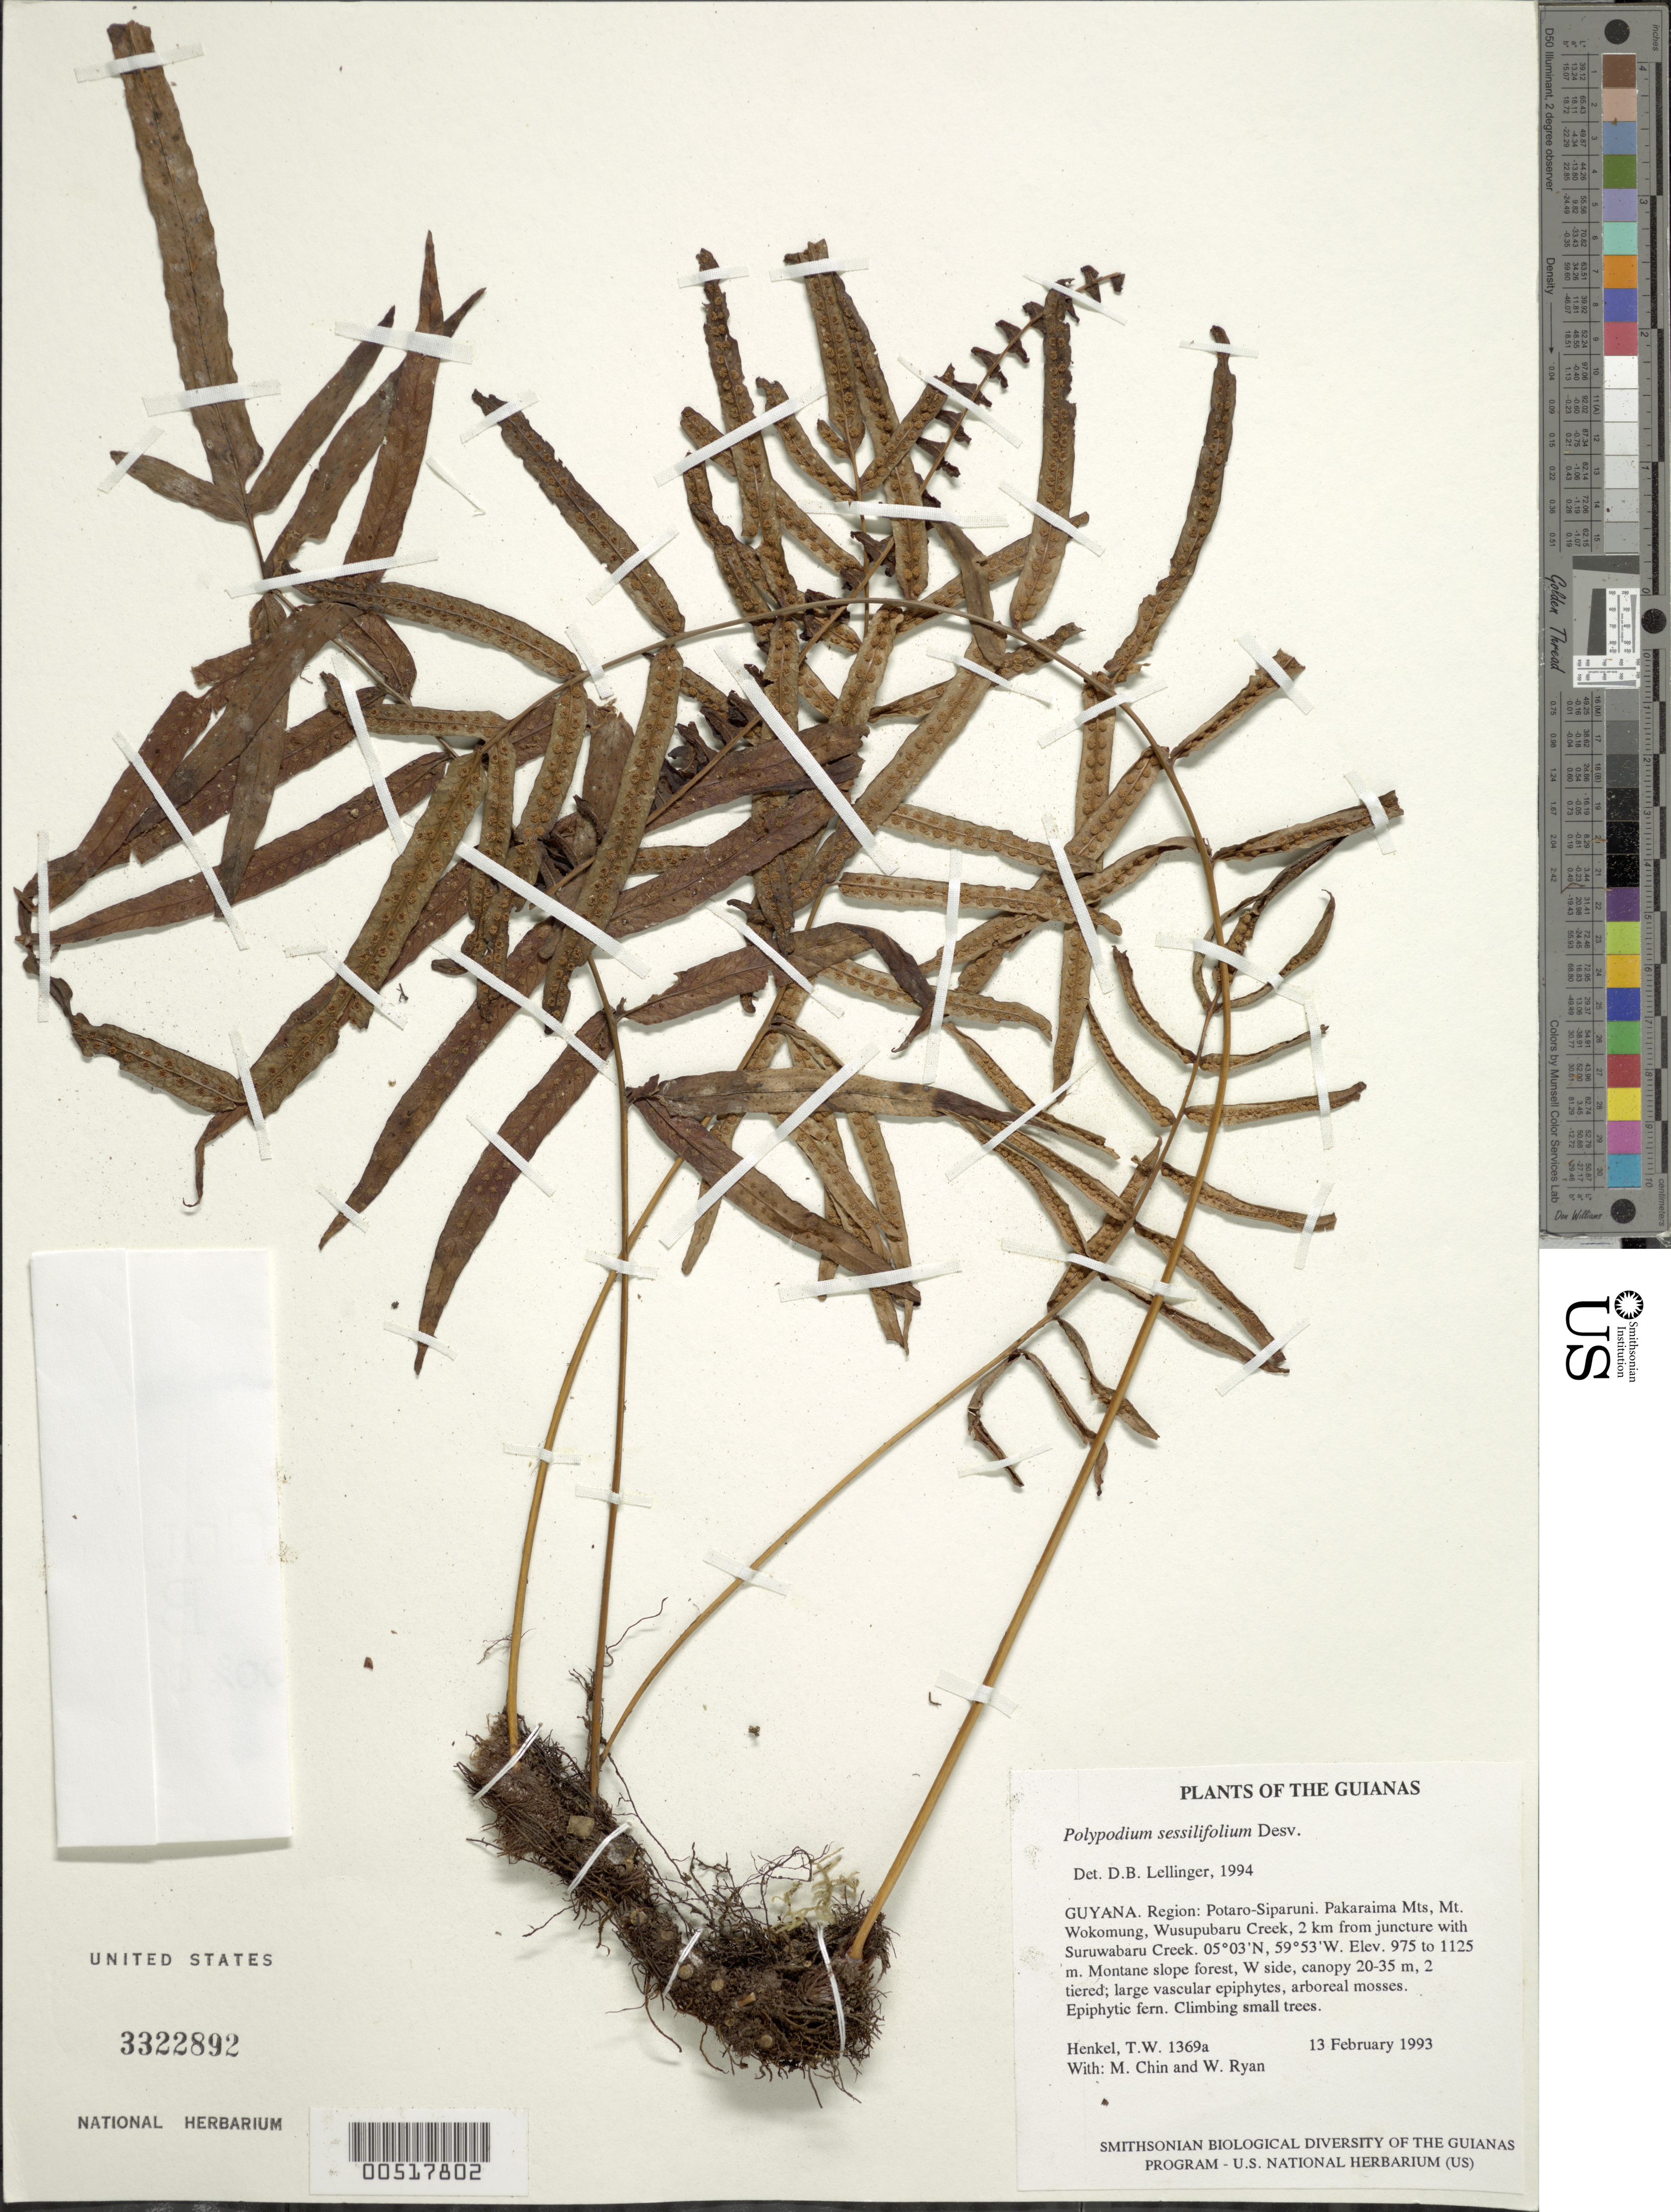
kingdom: Plantae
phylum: Tracheophyta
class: Polypodiopsida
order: Polypodiales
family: Polypodiaceae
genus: Serpocaulon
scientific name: Serpocaulon sessilifolium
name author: (Desv.) A.R. Sm.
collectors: T. Henkel, M. Chin & W. Ryan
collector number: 1369 a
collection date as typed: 13 February 1993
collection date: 1993-02-13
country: Guyana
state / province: Potaro-Siparuni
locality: Pakaraima Mts, Mt. Wokomung, Wusupubaru Creek, 2 km from juncture with Suruwabaru Creek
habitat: Montane slope forest, W side, canopy 20-35 m, 2 tiered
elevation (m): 975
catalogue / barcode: US 3322892